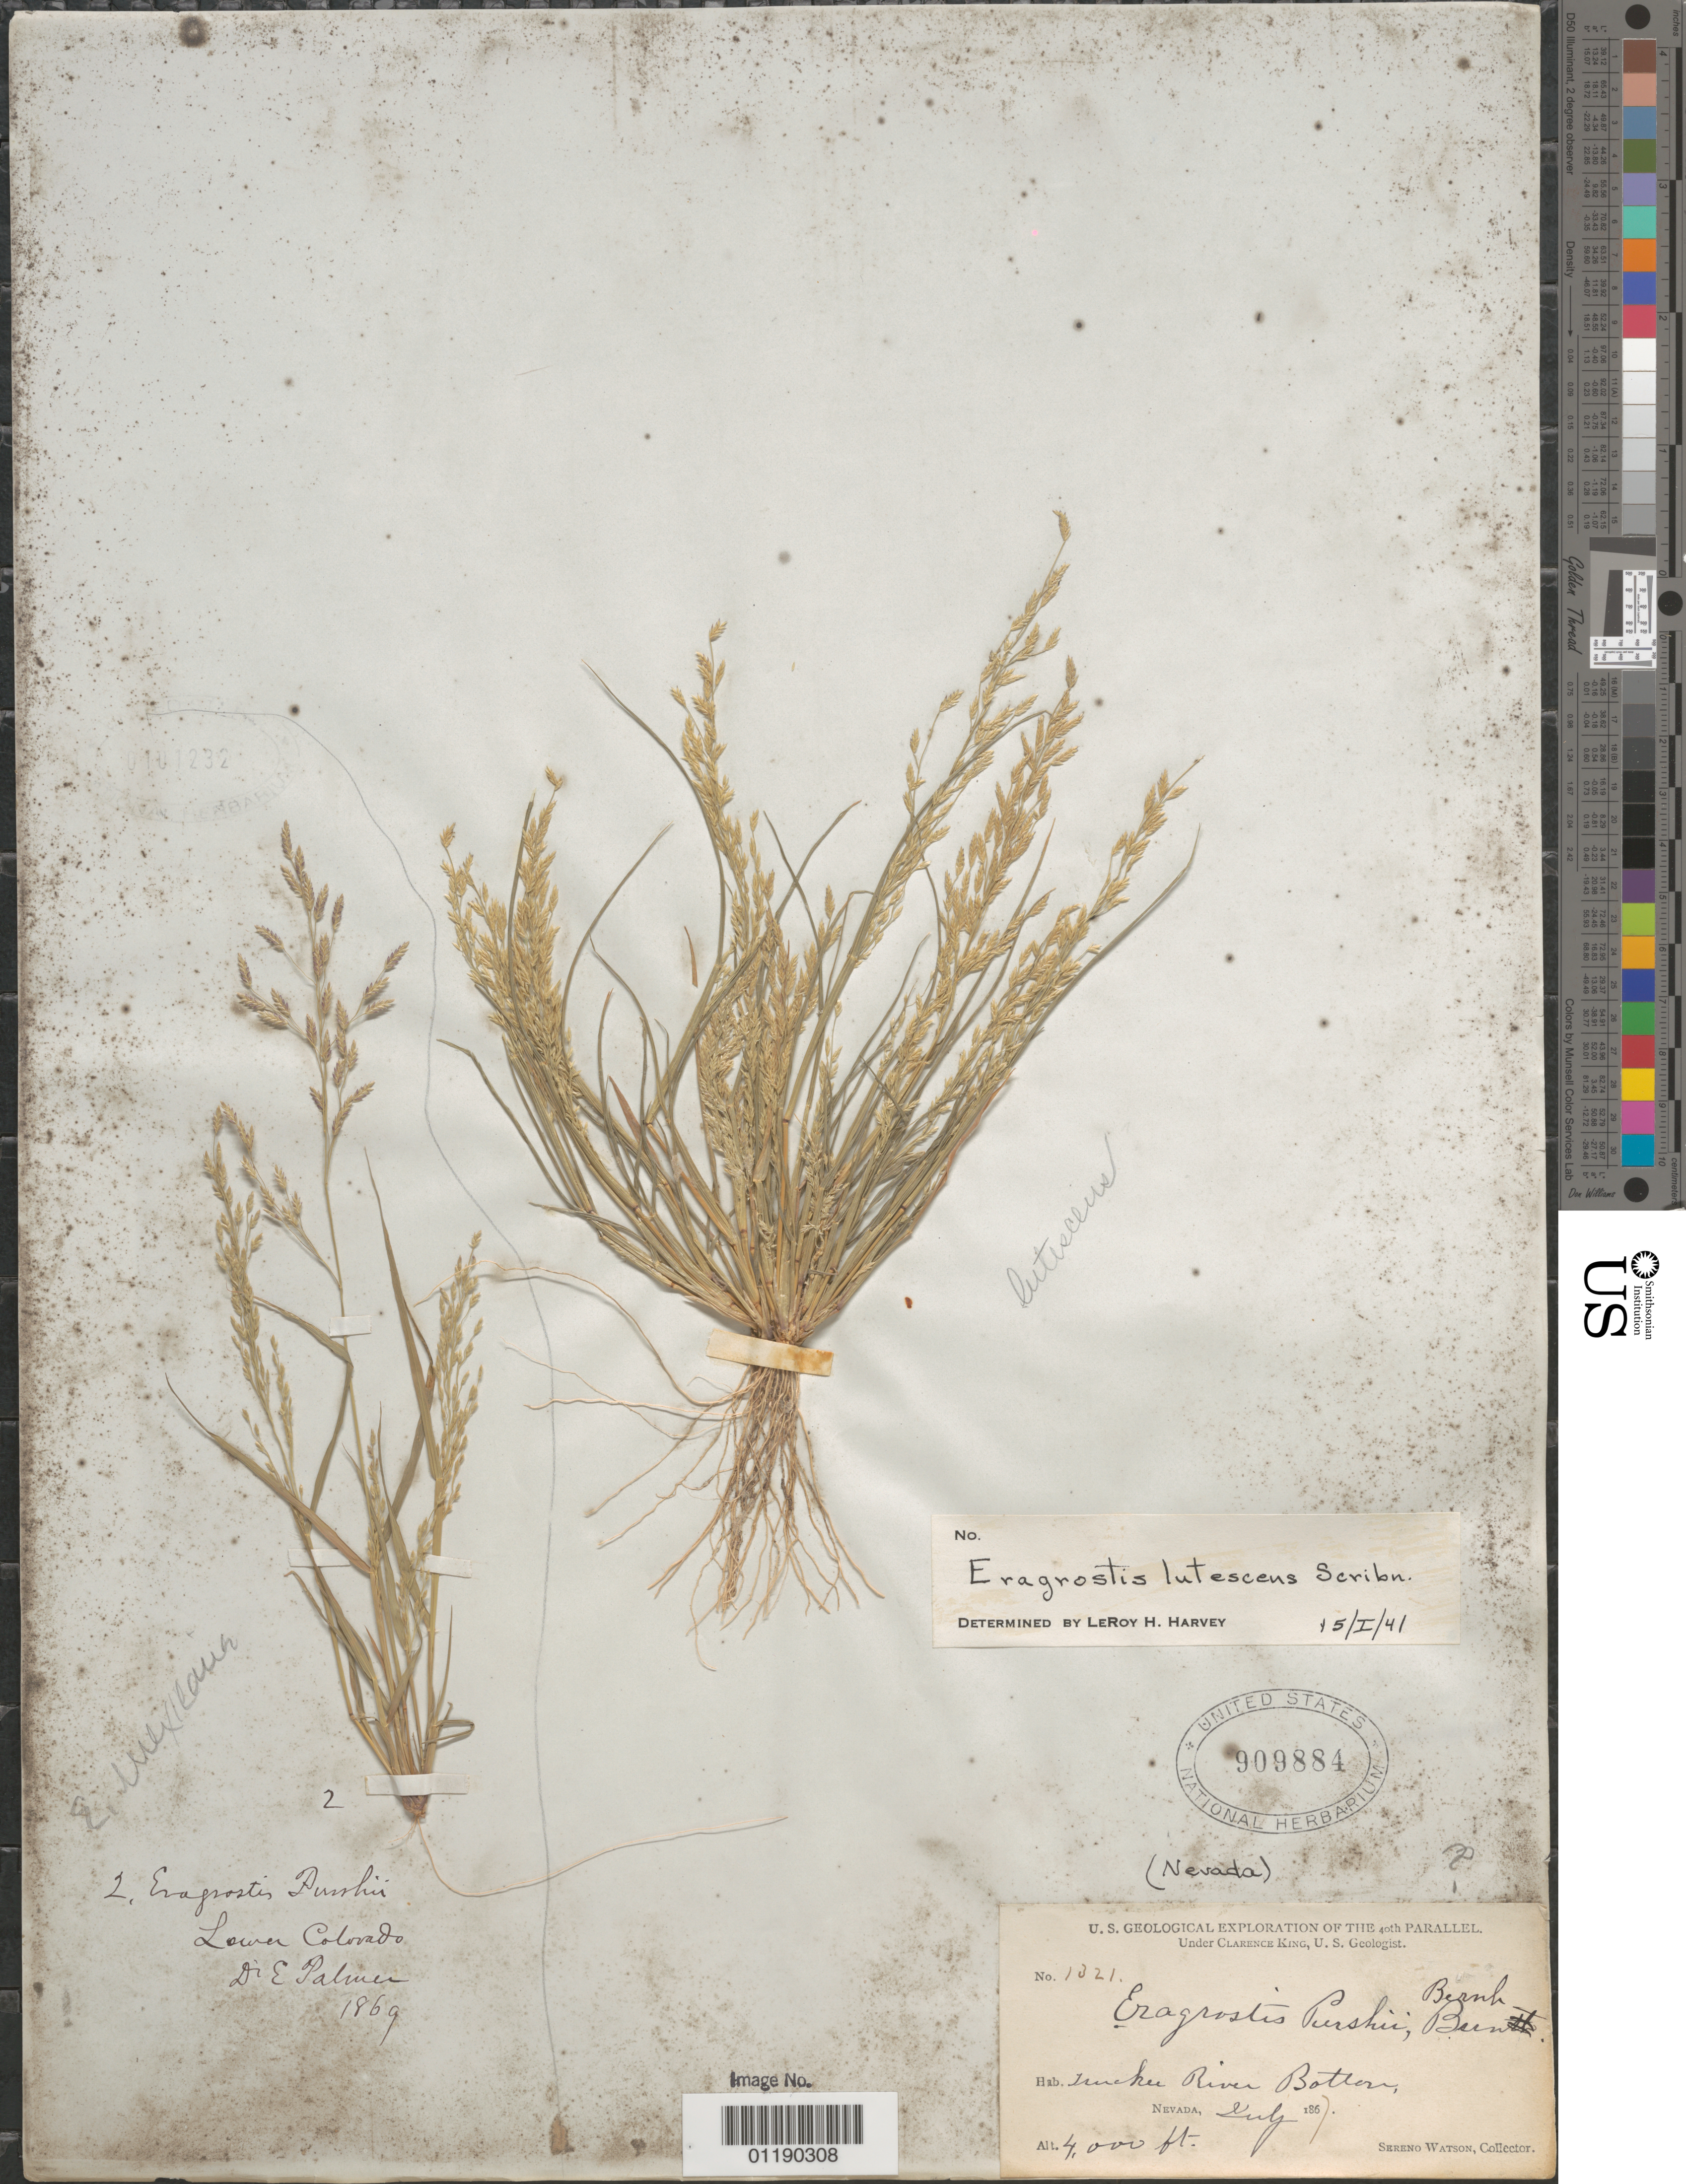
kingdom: Plantae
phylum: Tracheophyta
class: Liliopsida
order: Poales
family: Poaceae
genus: Eragrostis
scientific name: Eragrostis lutescens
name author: Scribn.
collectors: S. Watson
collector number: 1321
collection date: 1867-07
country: United States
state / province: Nevada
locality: Truckee River.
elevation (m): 1219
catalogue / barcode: US 909884